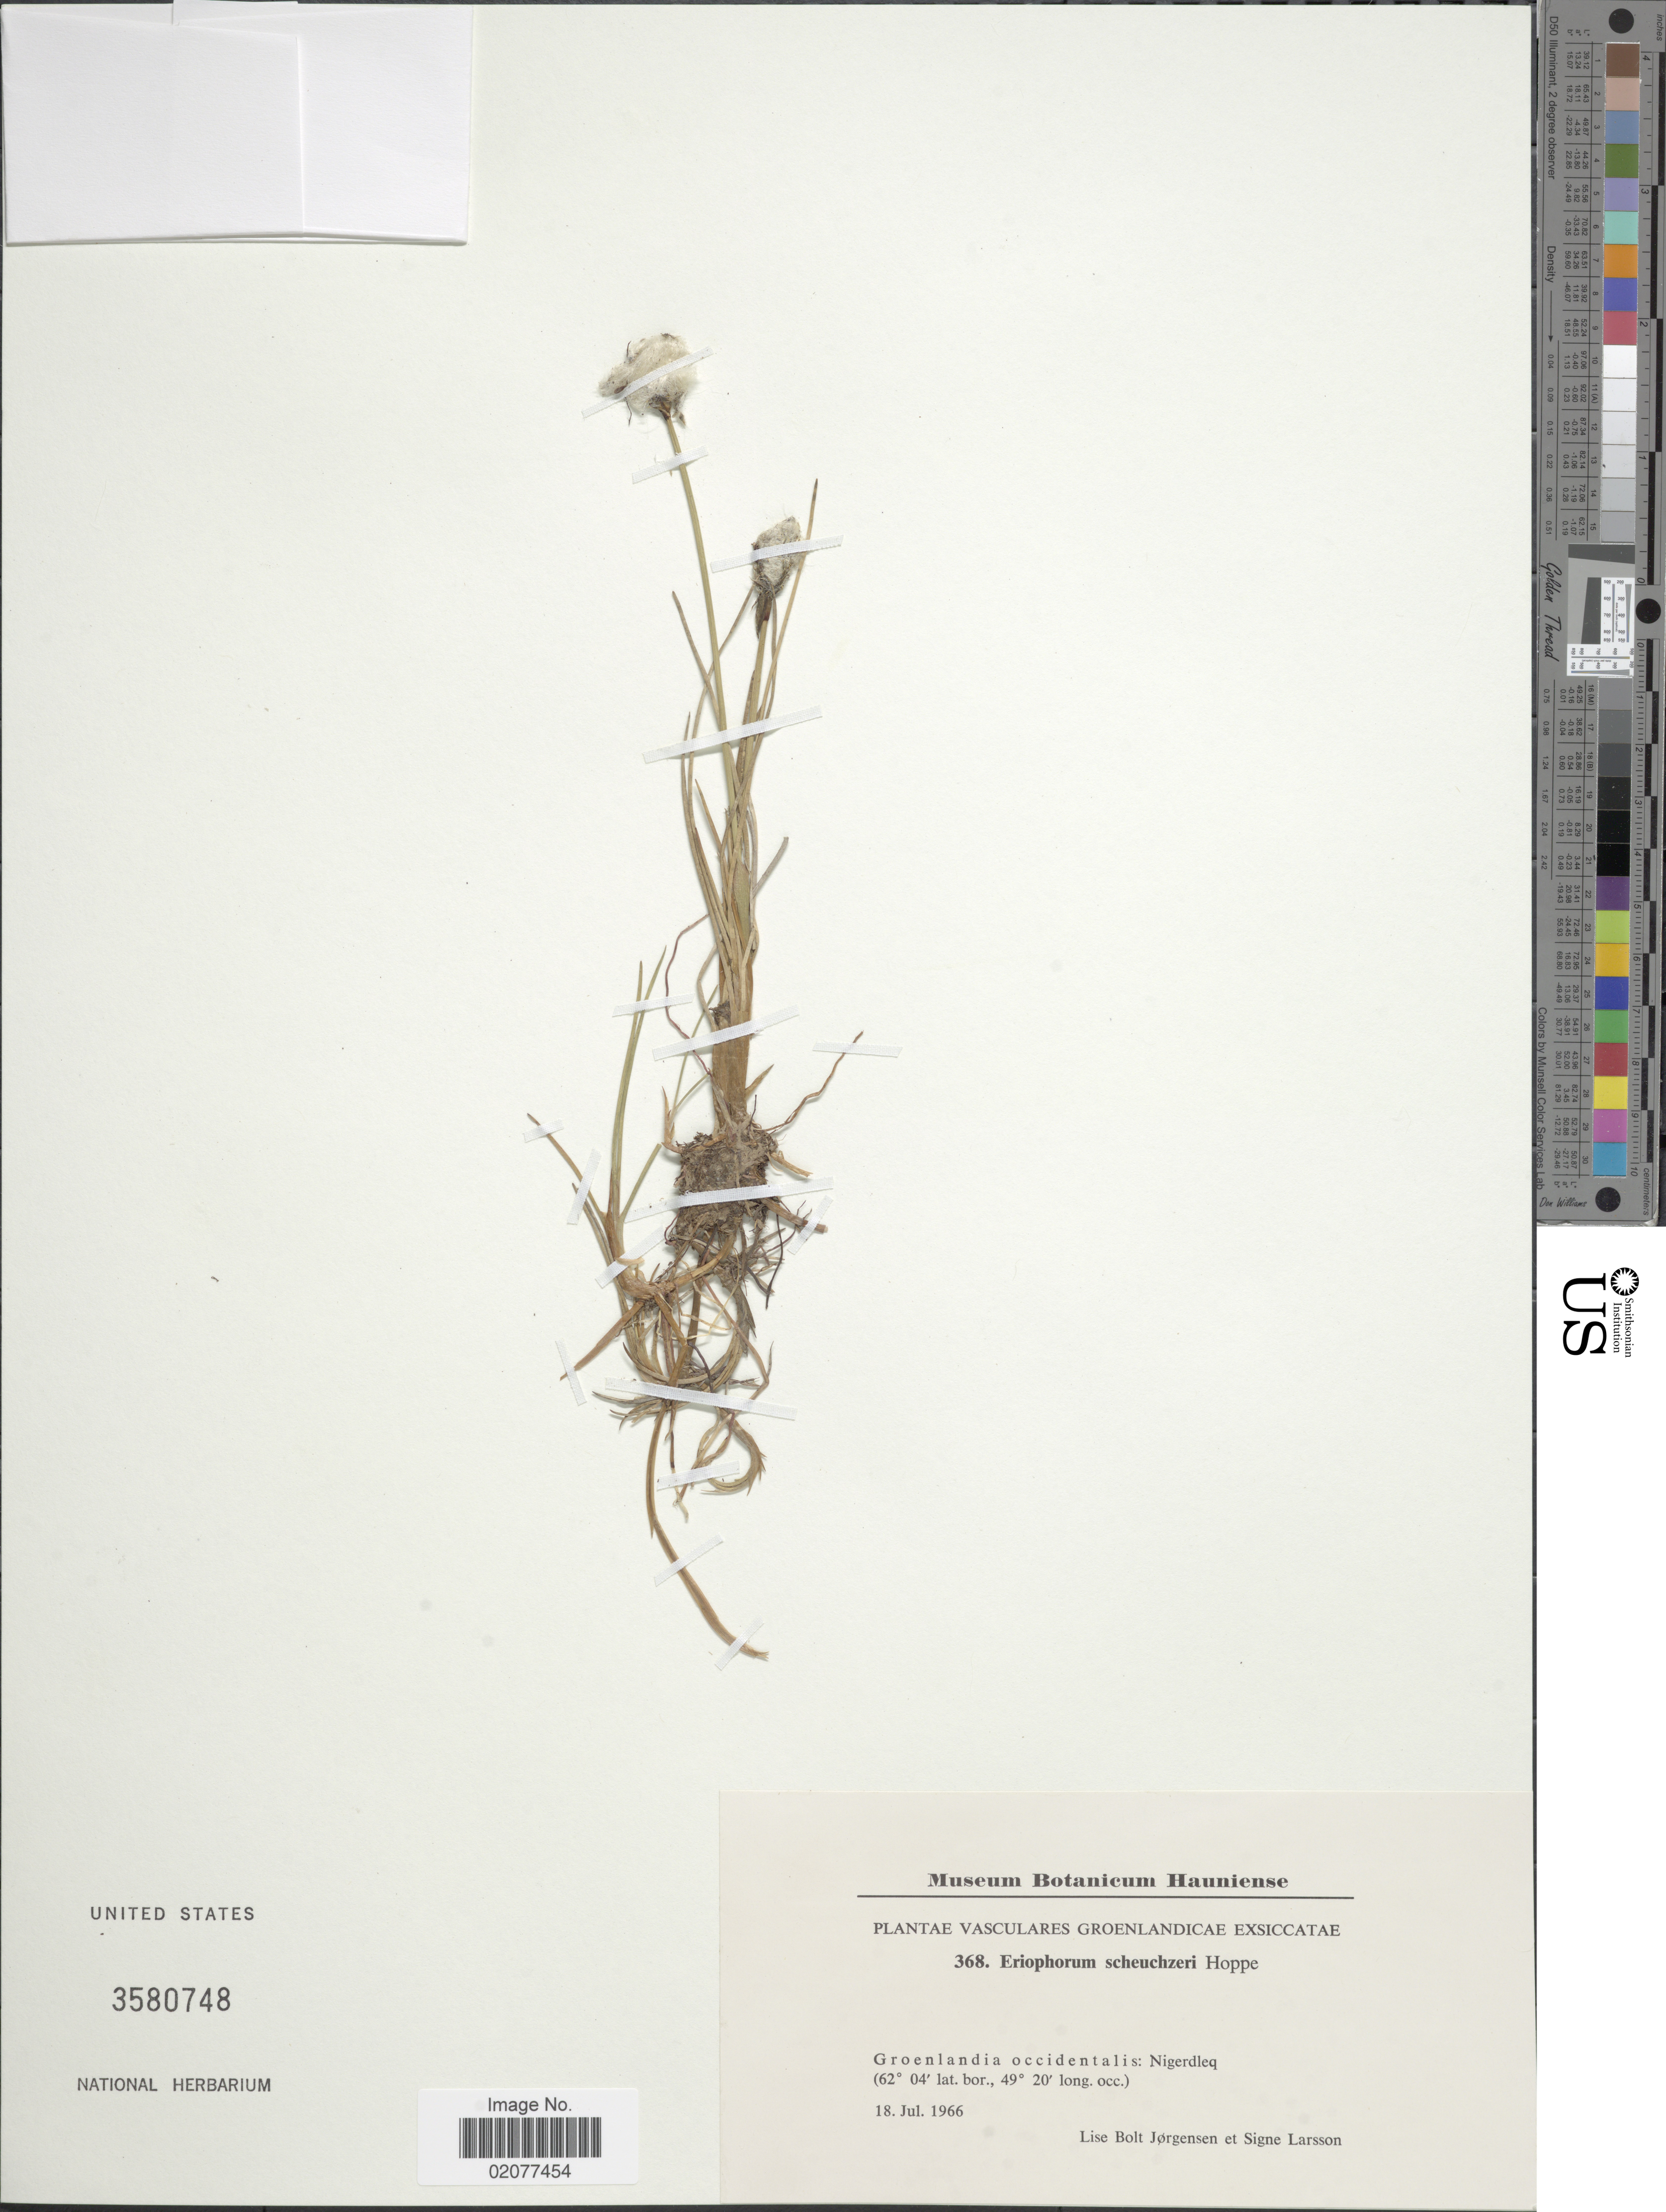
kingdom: Plantae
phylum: Tracheophyta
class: Liliopsida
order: Poales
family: Cyperaceae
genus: Eriophorum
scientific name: Eriophorum scheuchzeri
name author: Hoppe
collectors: L. B. Jørgensen & S. Larsson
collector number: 368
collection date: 1966-07-18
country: Greenland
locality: Groenlandia occidentalis: Nigerdleq.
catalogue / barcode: US 3580748